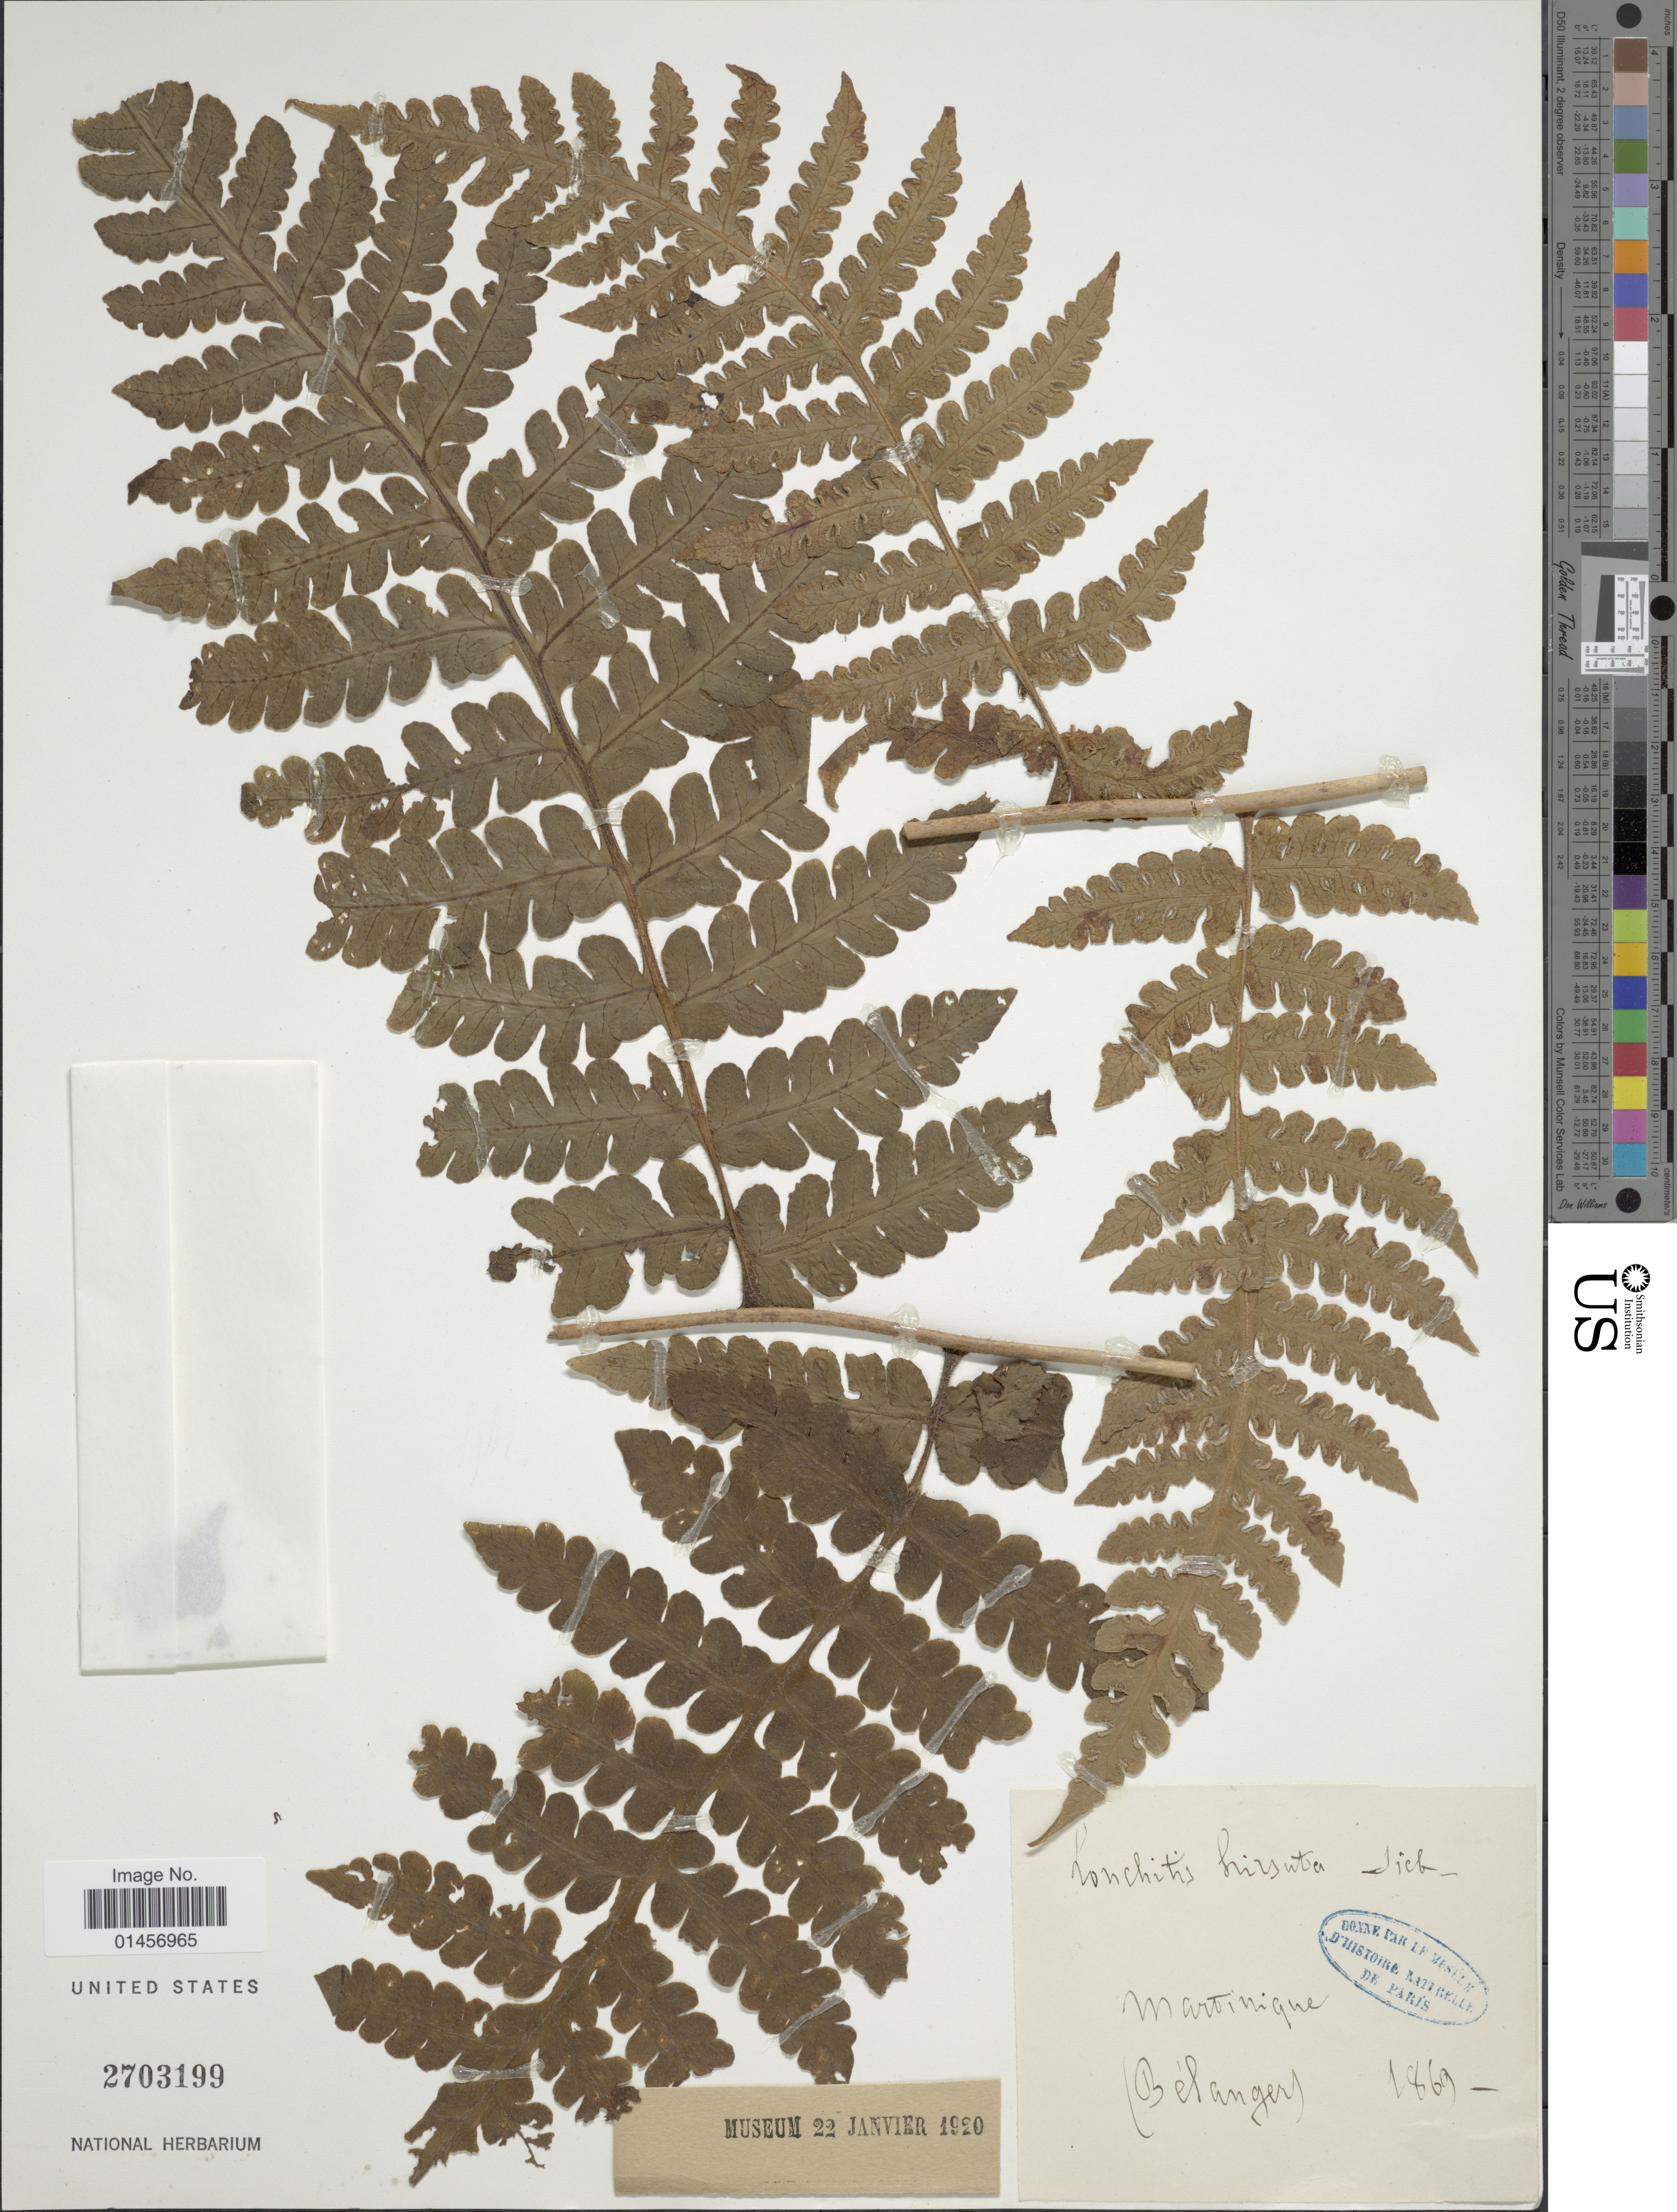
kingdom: Plantae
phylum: Tracheophyta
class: Polypodiopsida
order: Polypodiales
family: Lonchitidaceae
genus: Lonchitis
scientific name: Lonchitis hirsuta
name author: L.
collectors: Belanger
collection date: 1869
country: Martinique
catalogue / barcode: US 2703199